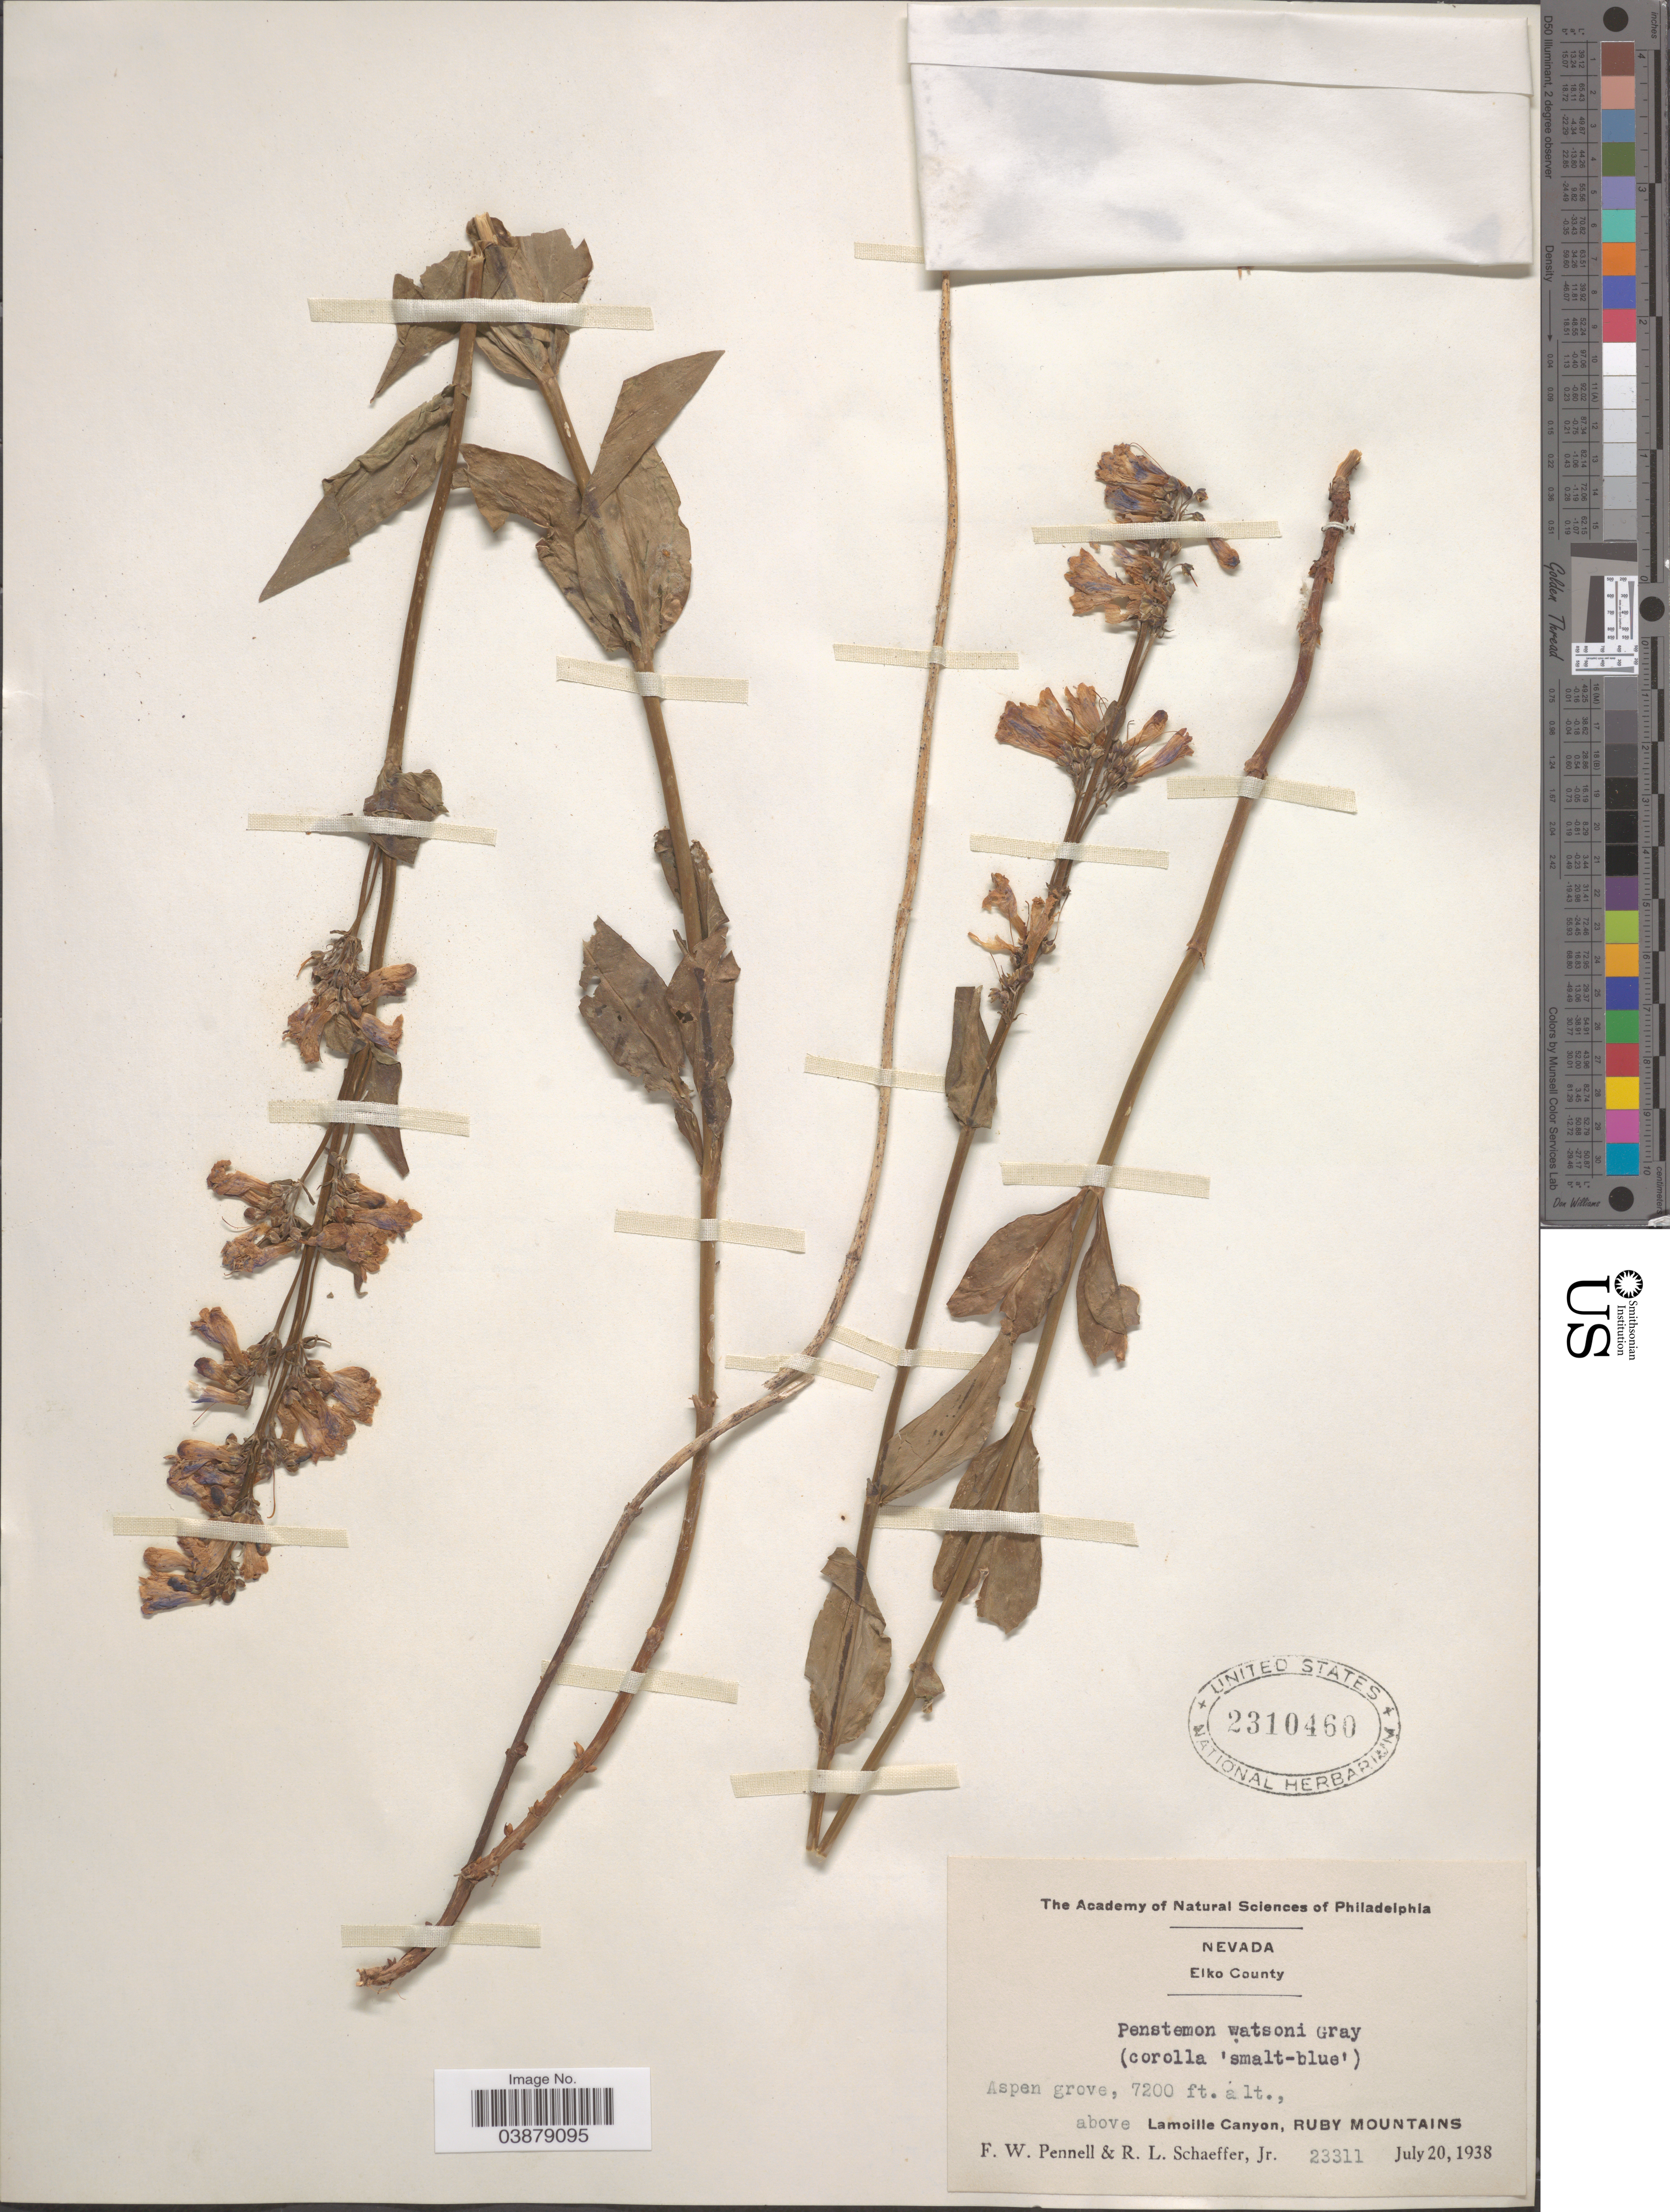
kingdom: Plantae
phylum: Tracheophyta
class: Magnoliopsida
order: Lamiales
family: Plantaginaceae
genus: Penstemon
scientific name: Penstemon watsonii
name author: A. Gray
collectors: F. W. Pennell & R. L. Schaeffer Jr.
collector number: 23311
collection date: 1938-07-20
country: United States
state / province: Nevada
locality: Elko County. Aspen grove, above Lamoille Canyon, Ruby Mountains.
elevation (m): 2195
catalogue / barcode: US 2310460